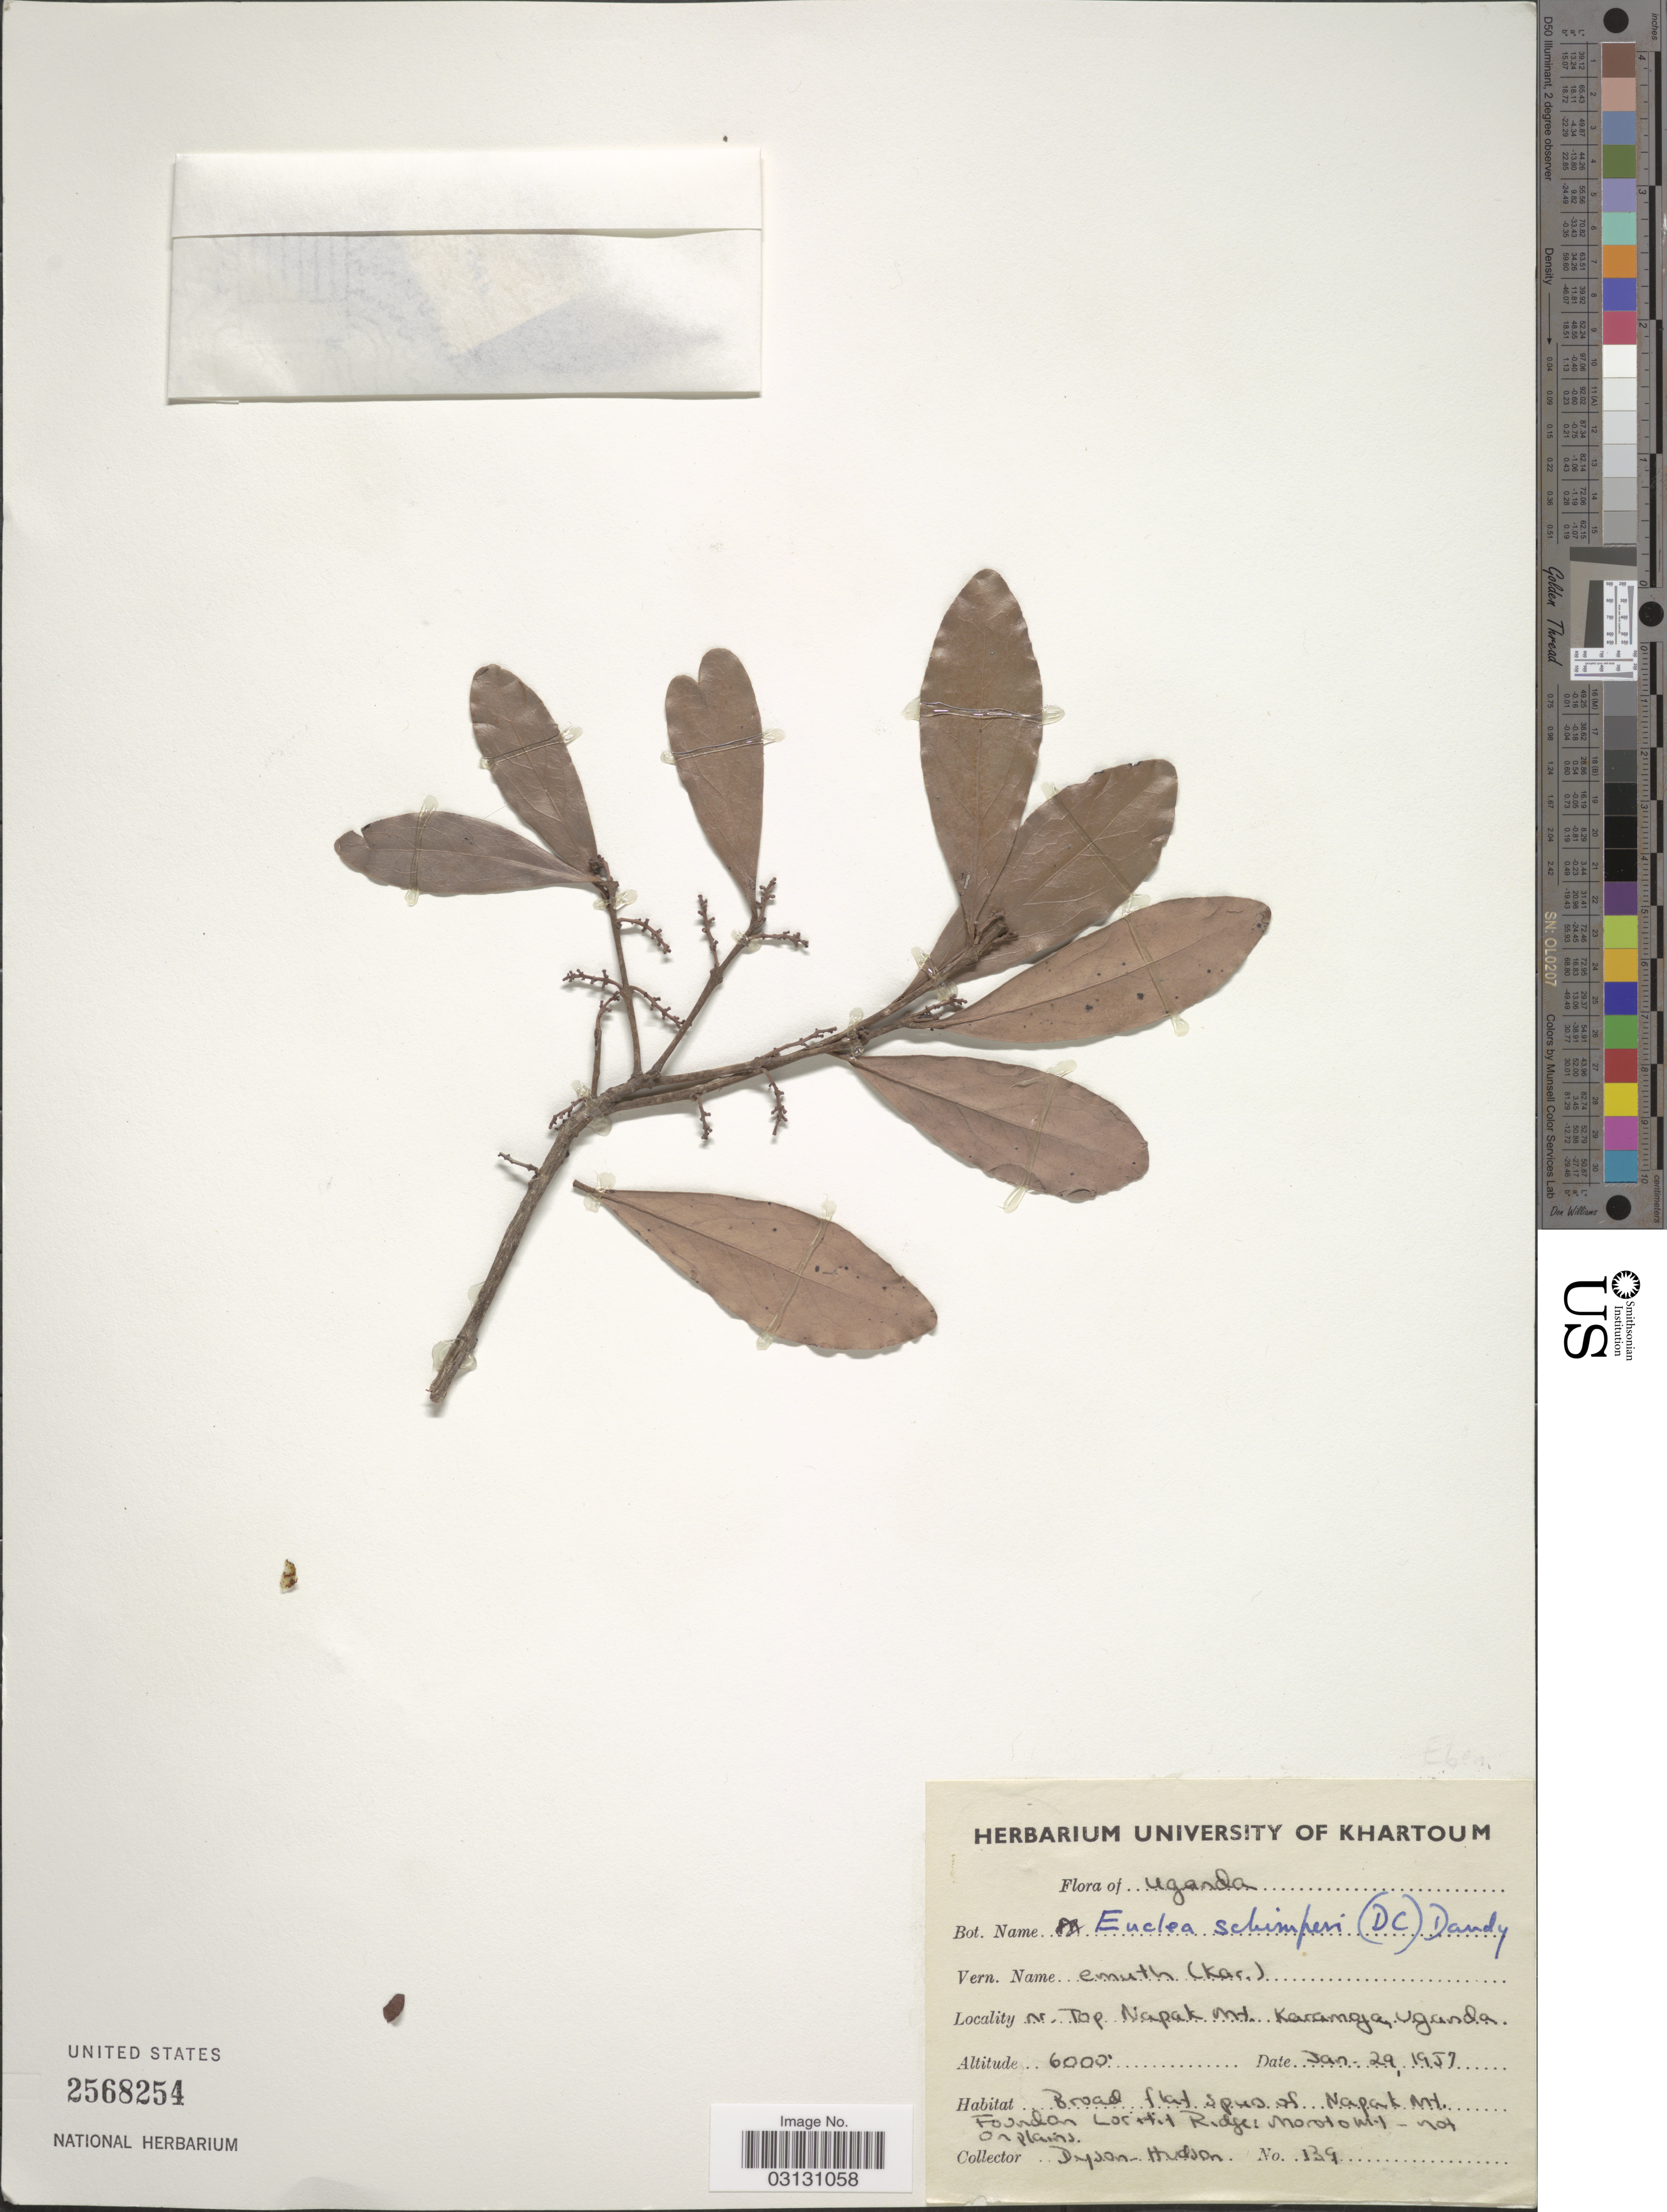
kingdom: Plantae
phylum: Tracheophyta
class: Magnoliopsida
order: Ericales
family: Ebenaceae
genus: Euclea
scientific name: Euclea schimperi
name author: (A. DC.) Dandy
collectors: Dyson-Hudson, --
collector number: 139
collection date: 1957-01-29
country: Uganda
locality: Nr. Top Napak ont. Karanga.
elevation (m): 1829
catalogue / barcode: US 2568254